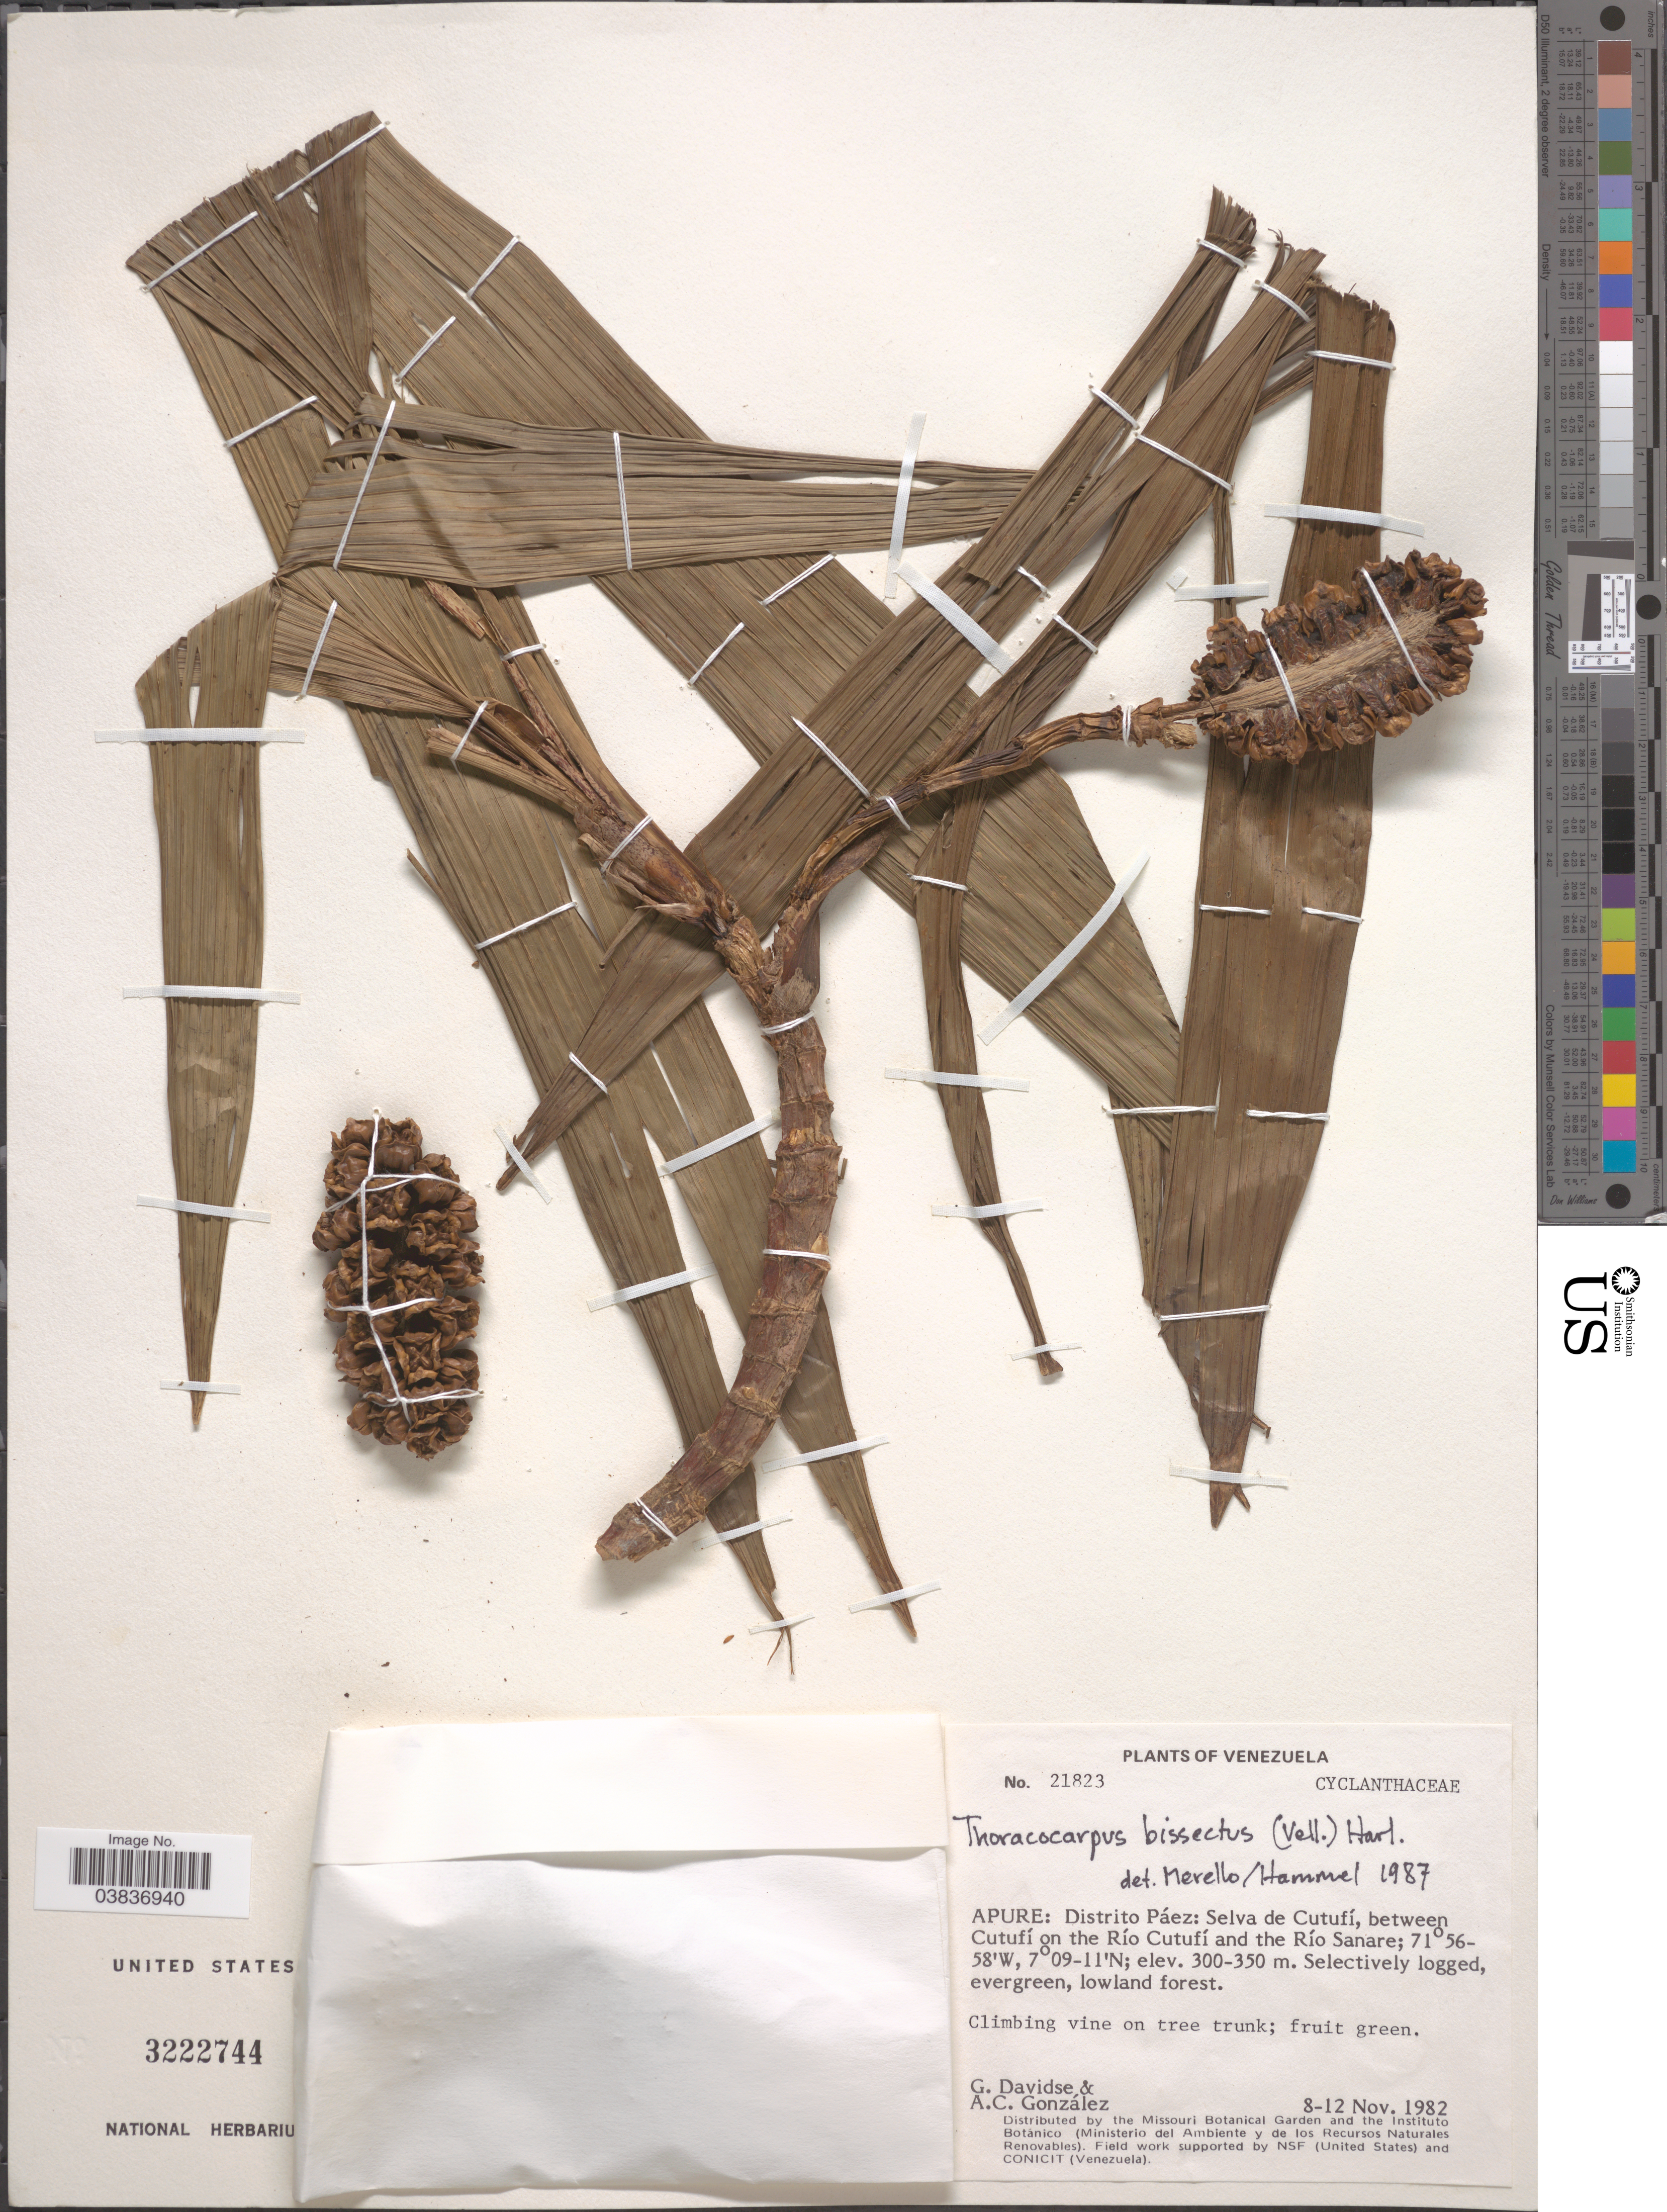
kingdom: Plantae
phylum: Tracheophyta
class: Liliopsida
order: Pandanales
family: Cyclanthaceae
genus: Thoracocarpus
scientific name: Thoracocarpus bissectus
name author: (Vell.) Harling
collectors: G. Davidse & A. C. González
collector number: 21823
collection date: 1982-11-08/1982-11-12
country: Venezuela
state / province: Apure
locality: Distrito Páez: Selva de Cutufí, between Cutugí on the Río Cutufí and the Río Sanare.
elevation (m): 300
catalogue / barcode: US 3222744